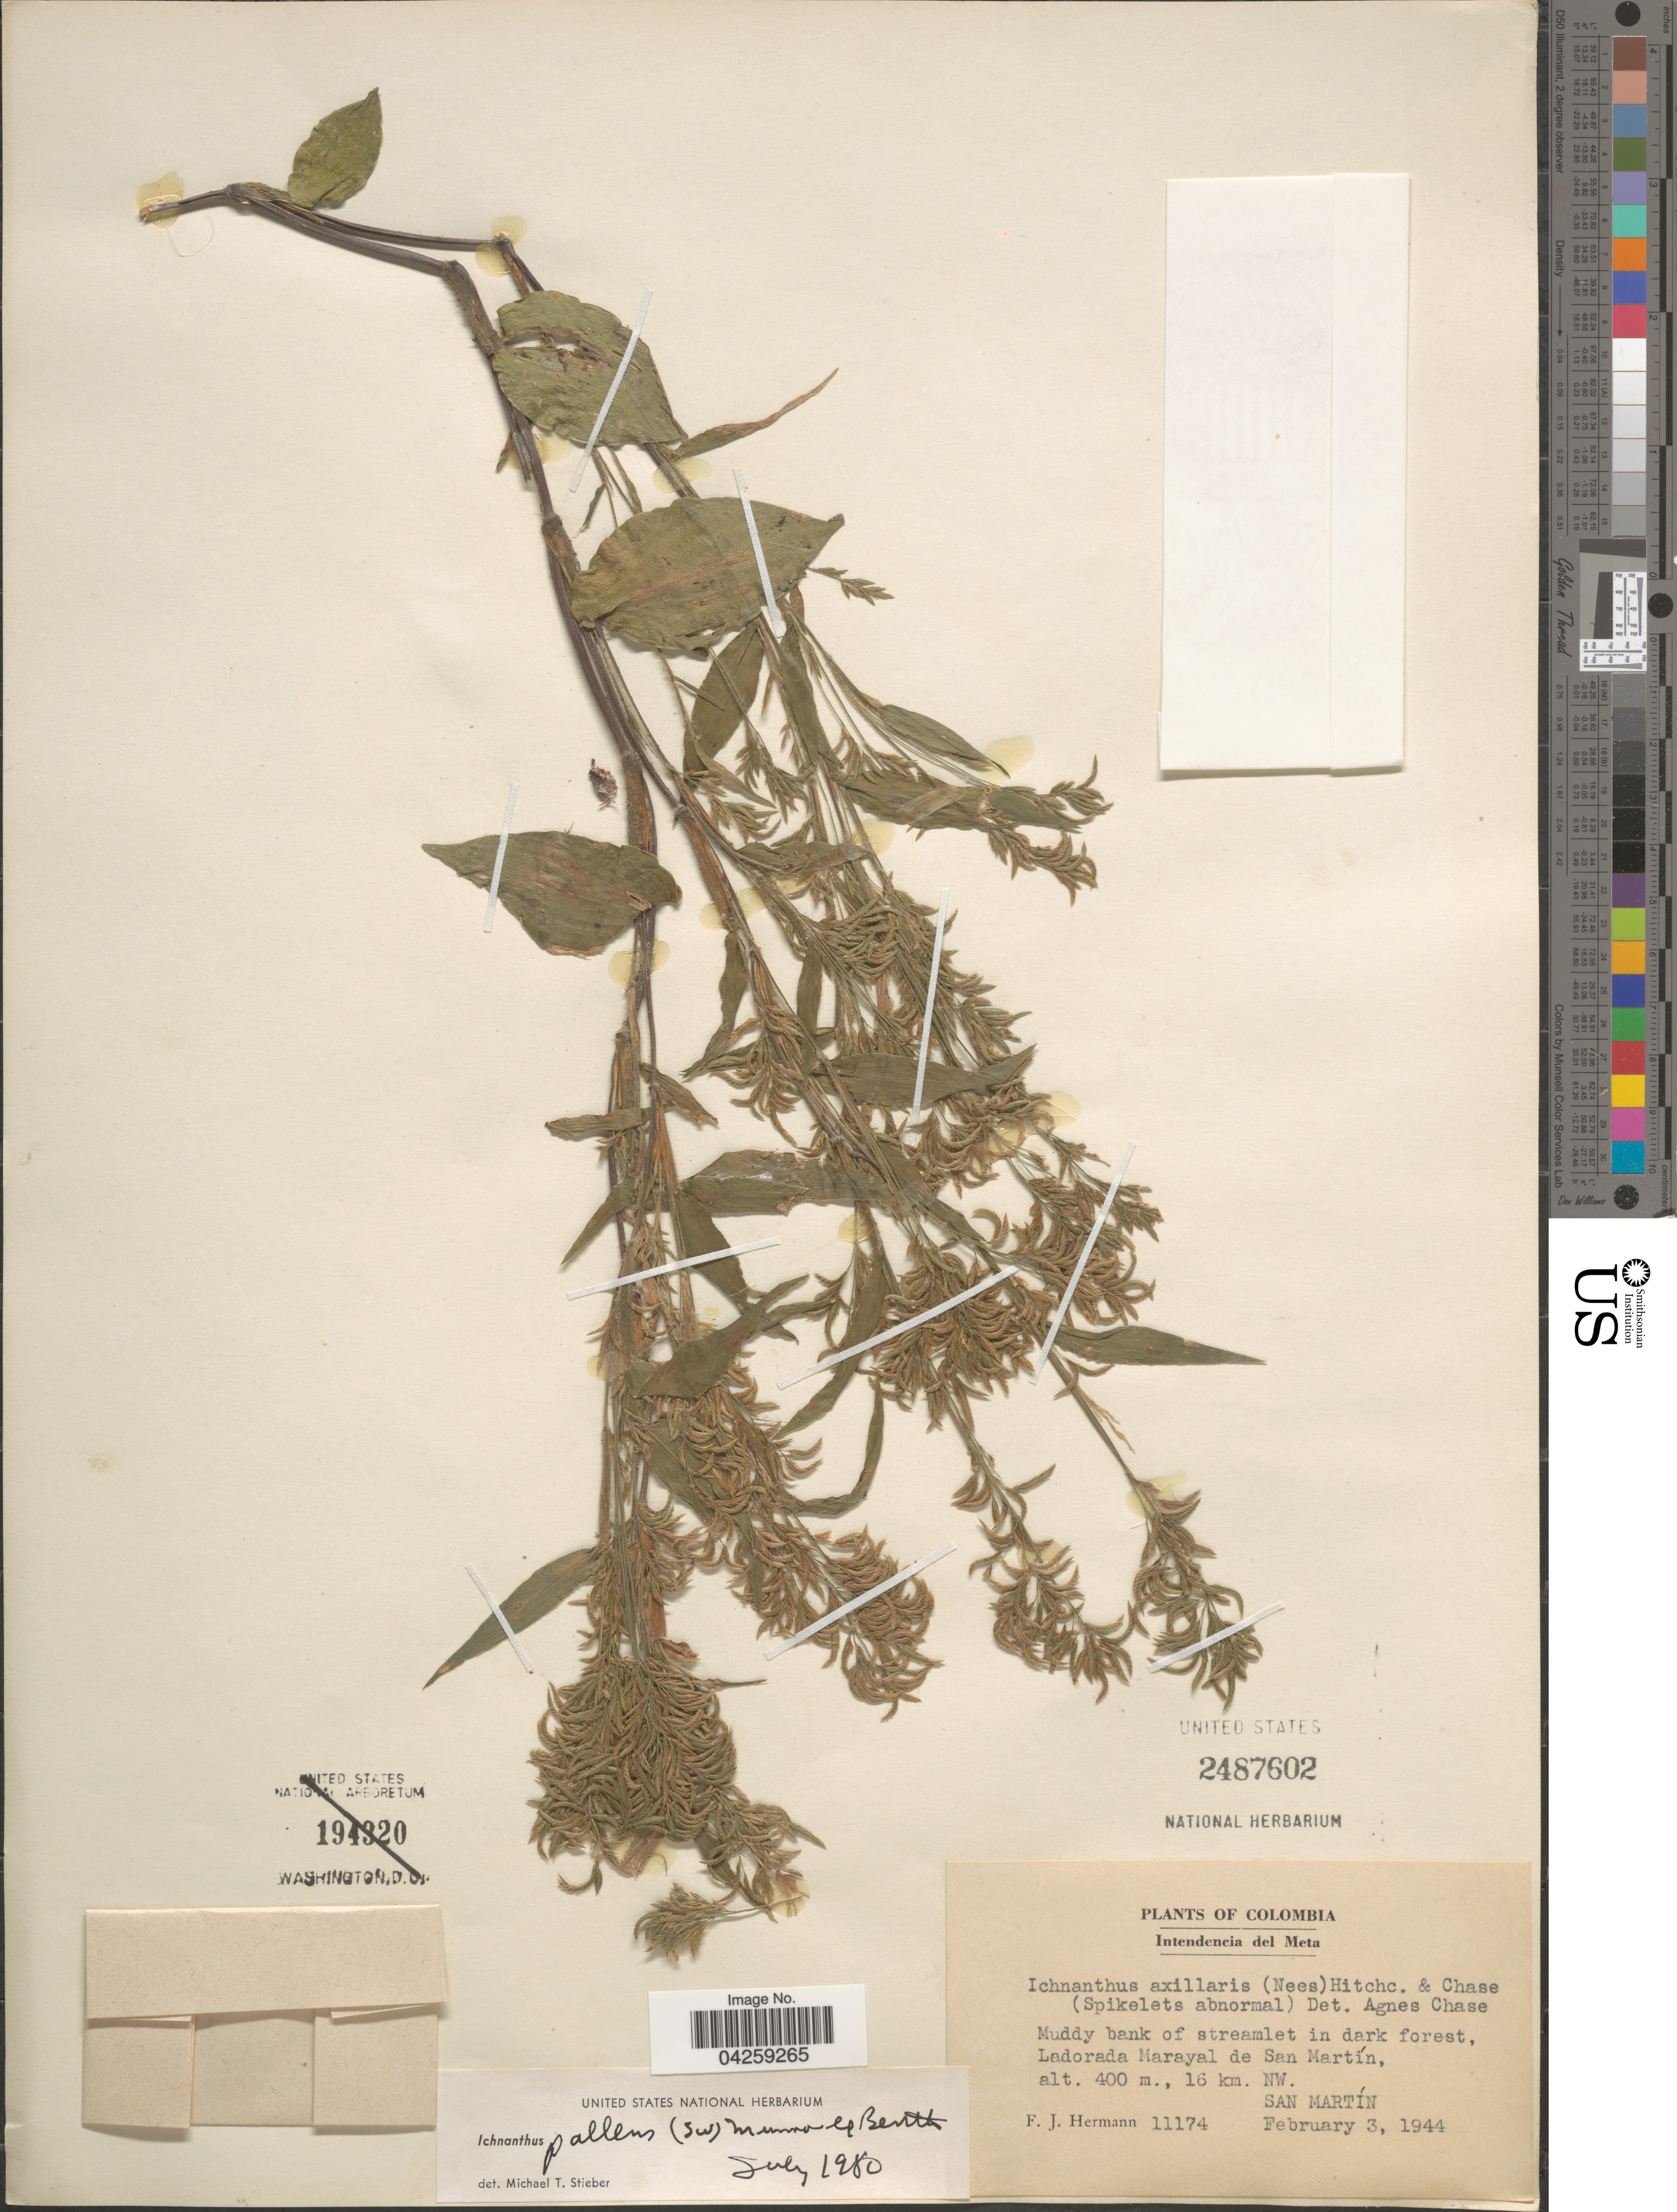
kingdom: Plantae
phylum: Tracheophyta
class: Liliopsida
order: Poales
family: Poaceae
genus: Ichnanthus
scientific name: Ichnanthus pallens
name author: (Sw.) Munro ex Benth.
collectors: F. J. Hermann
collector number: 11174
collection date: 1944-02-03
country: Colombia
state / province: Meta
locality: Intendencia del Meta. Muddy bank of streamlet in dark forest, Ladorada Marayal de San Martín, 16 km. NW. San Martín.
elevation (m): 400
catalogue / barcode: US 2487602